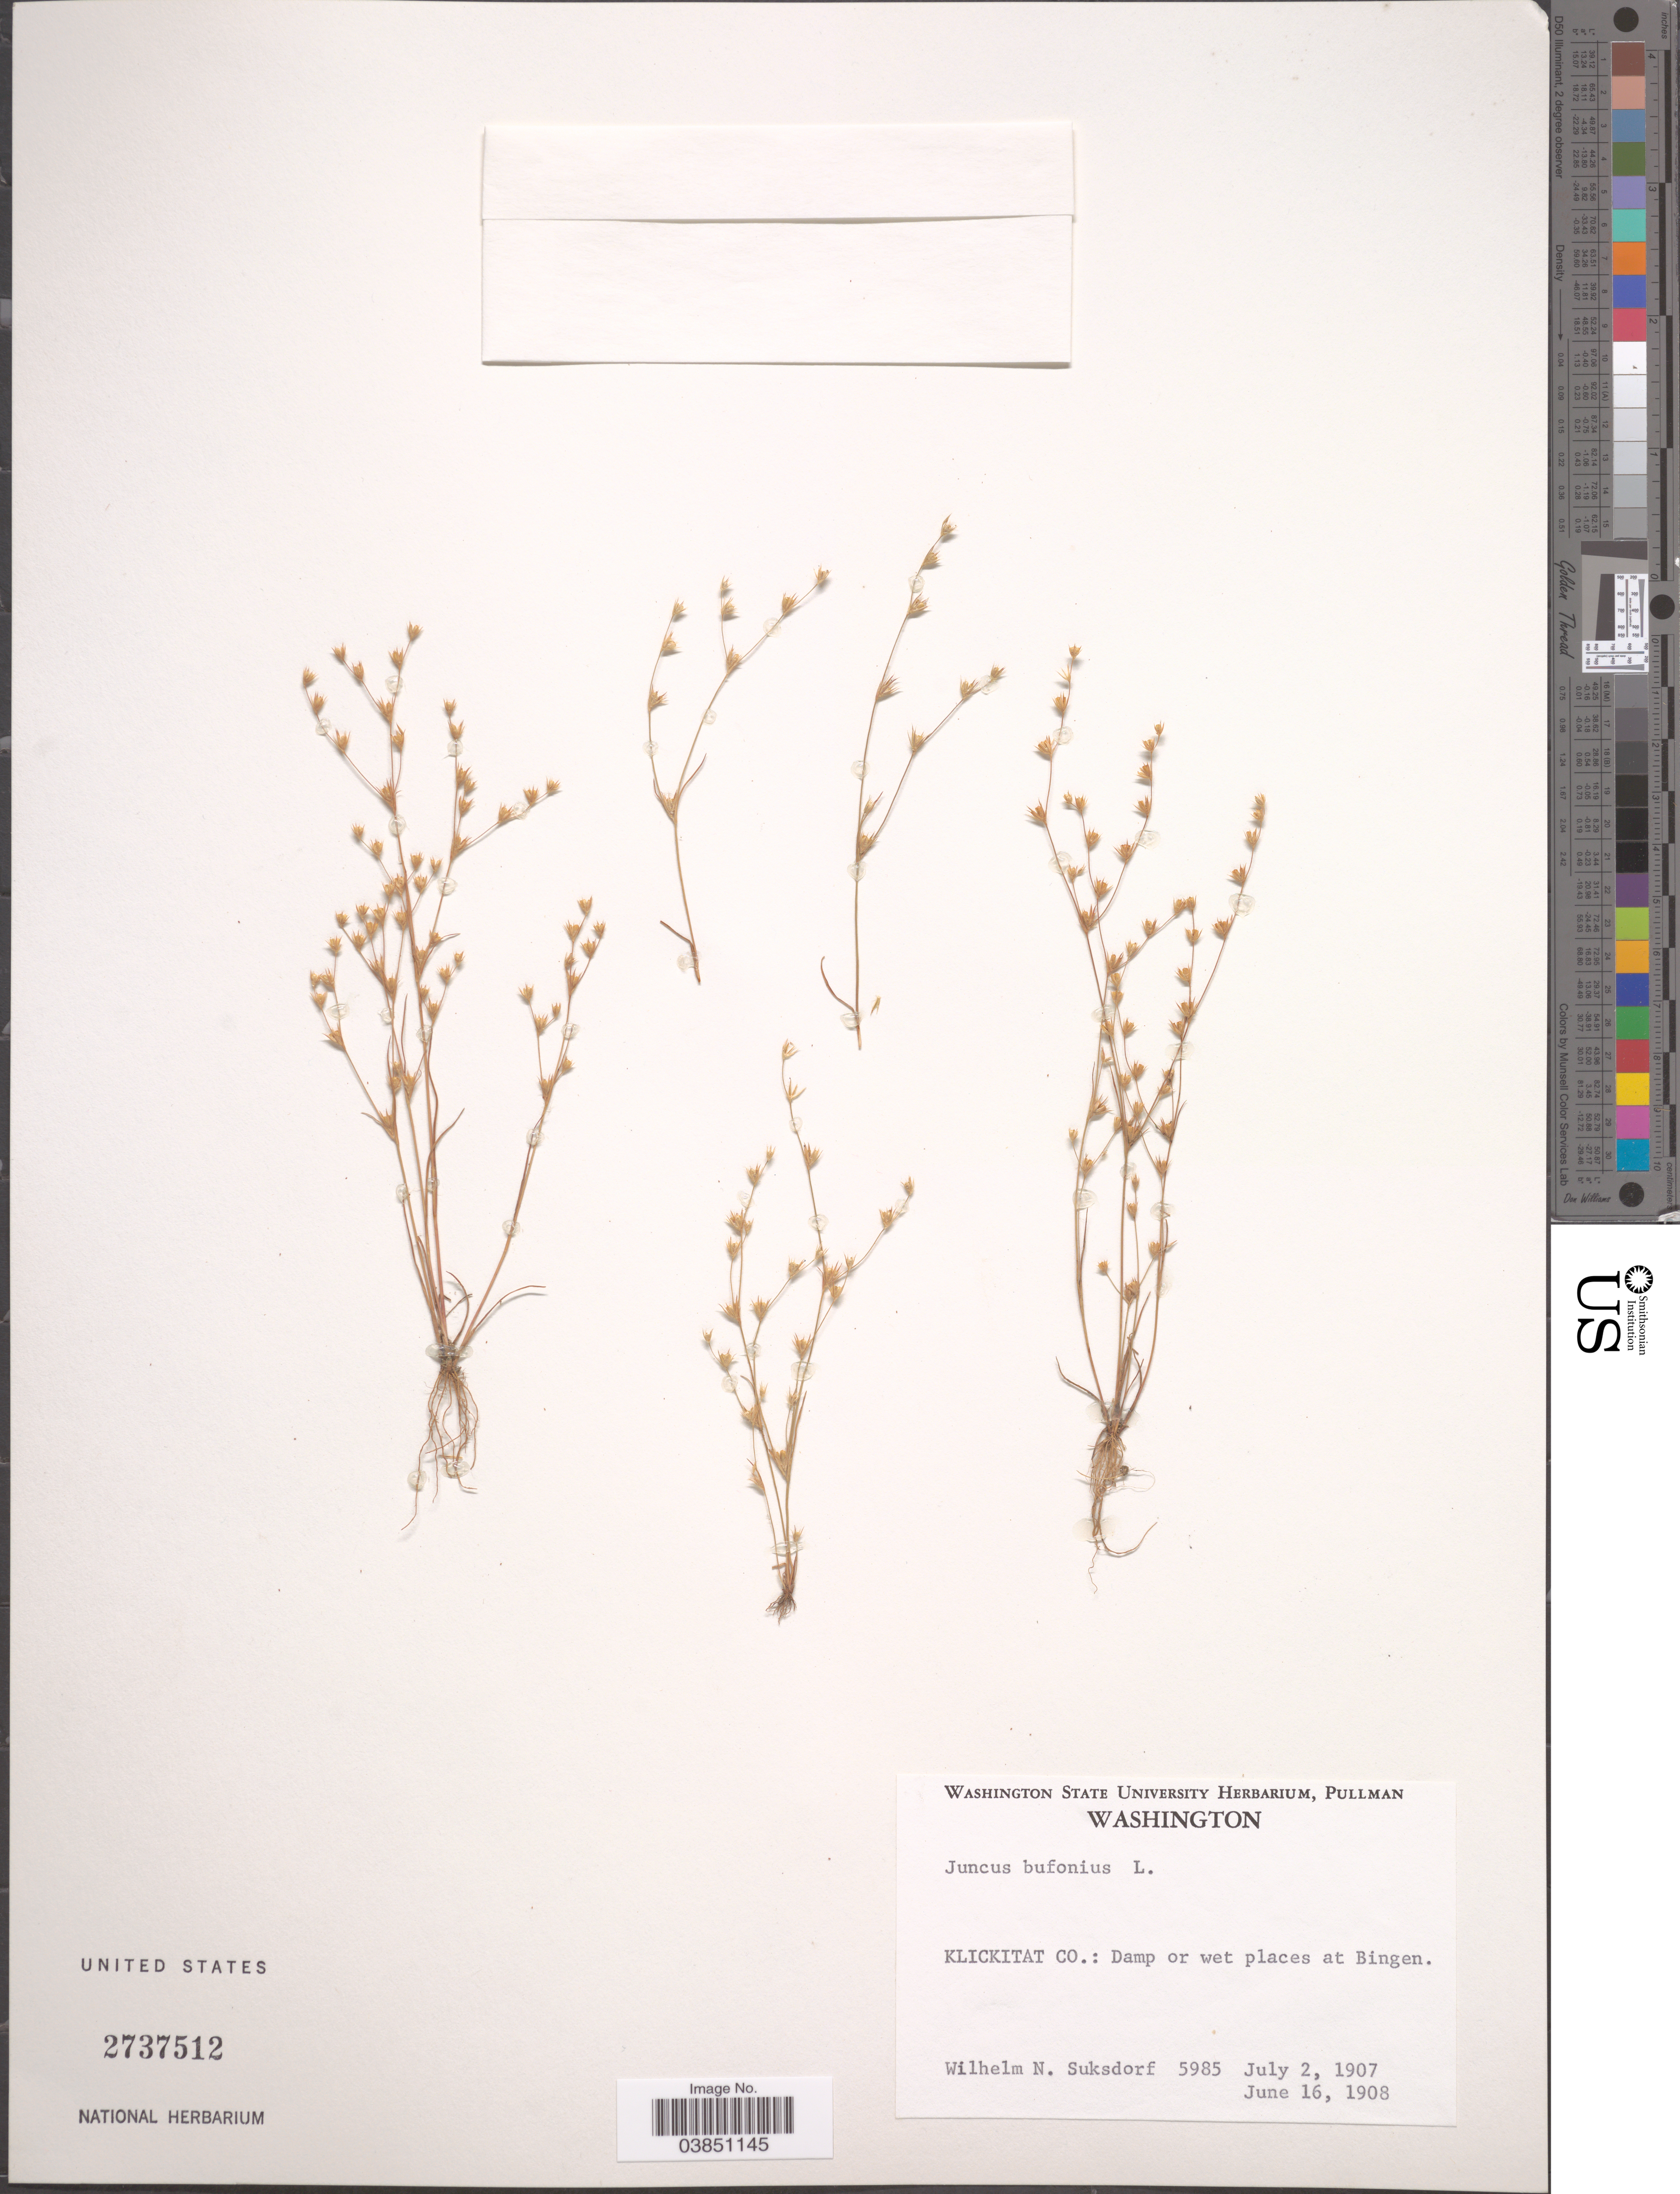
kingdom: Plantae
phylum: Tracheophyta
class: Liliopsida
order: Poales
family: Juncaceae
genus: Juncus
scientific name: Juncus bufonius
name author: L.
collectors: W. N. Suksdorf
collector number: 5985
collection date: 1907-07-02/1908-06-16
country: United States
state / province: Washington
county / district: Klickitat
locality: Klickitat Co.: Bingen.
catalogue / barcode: US 2737512